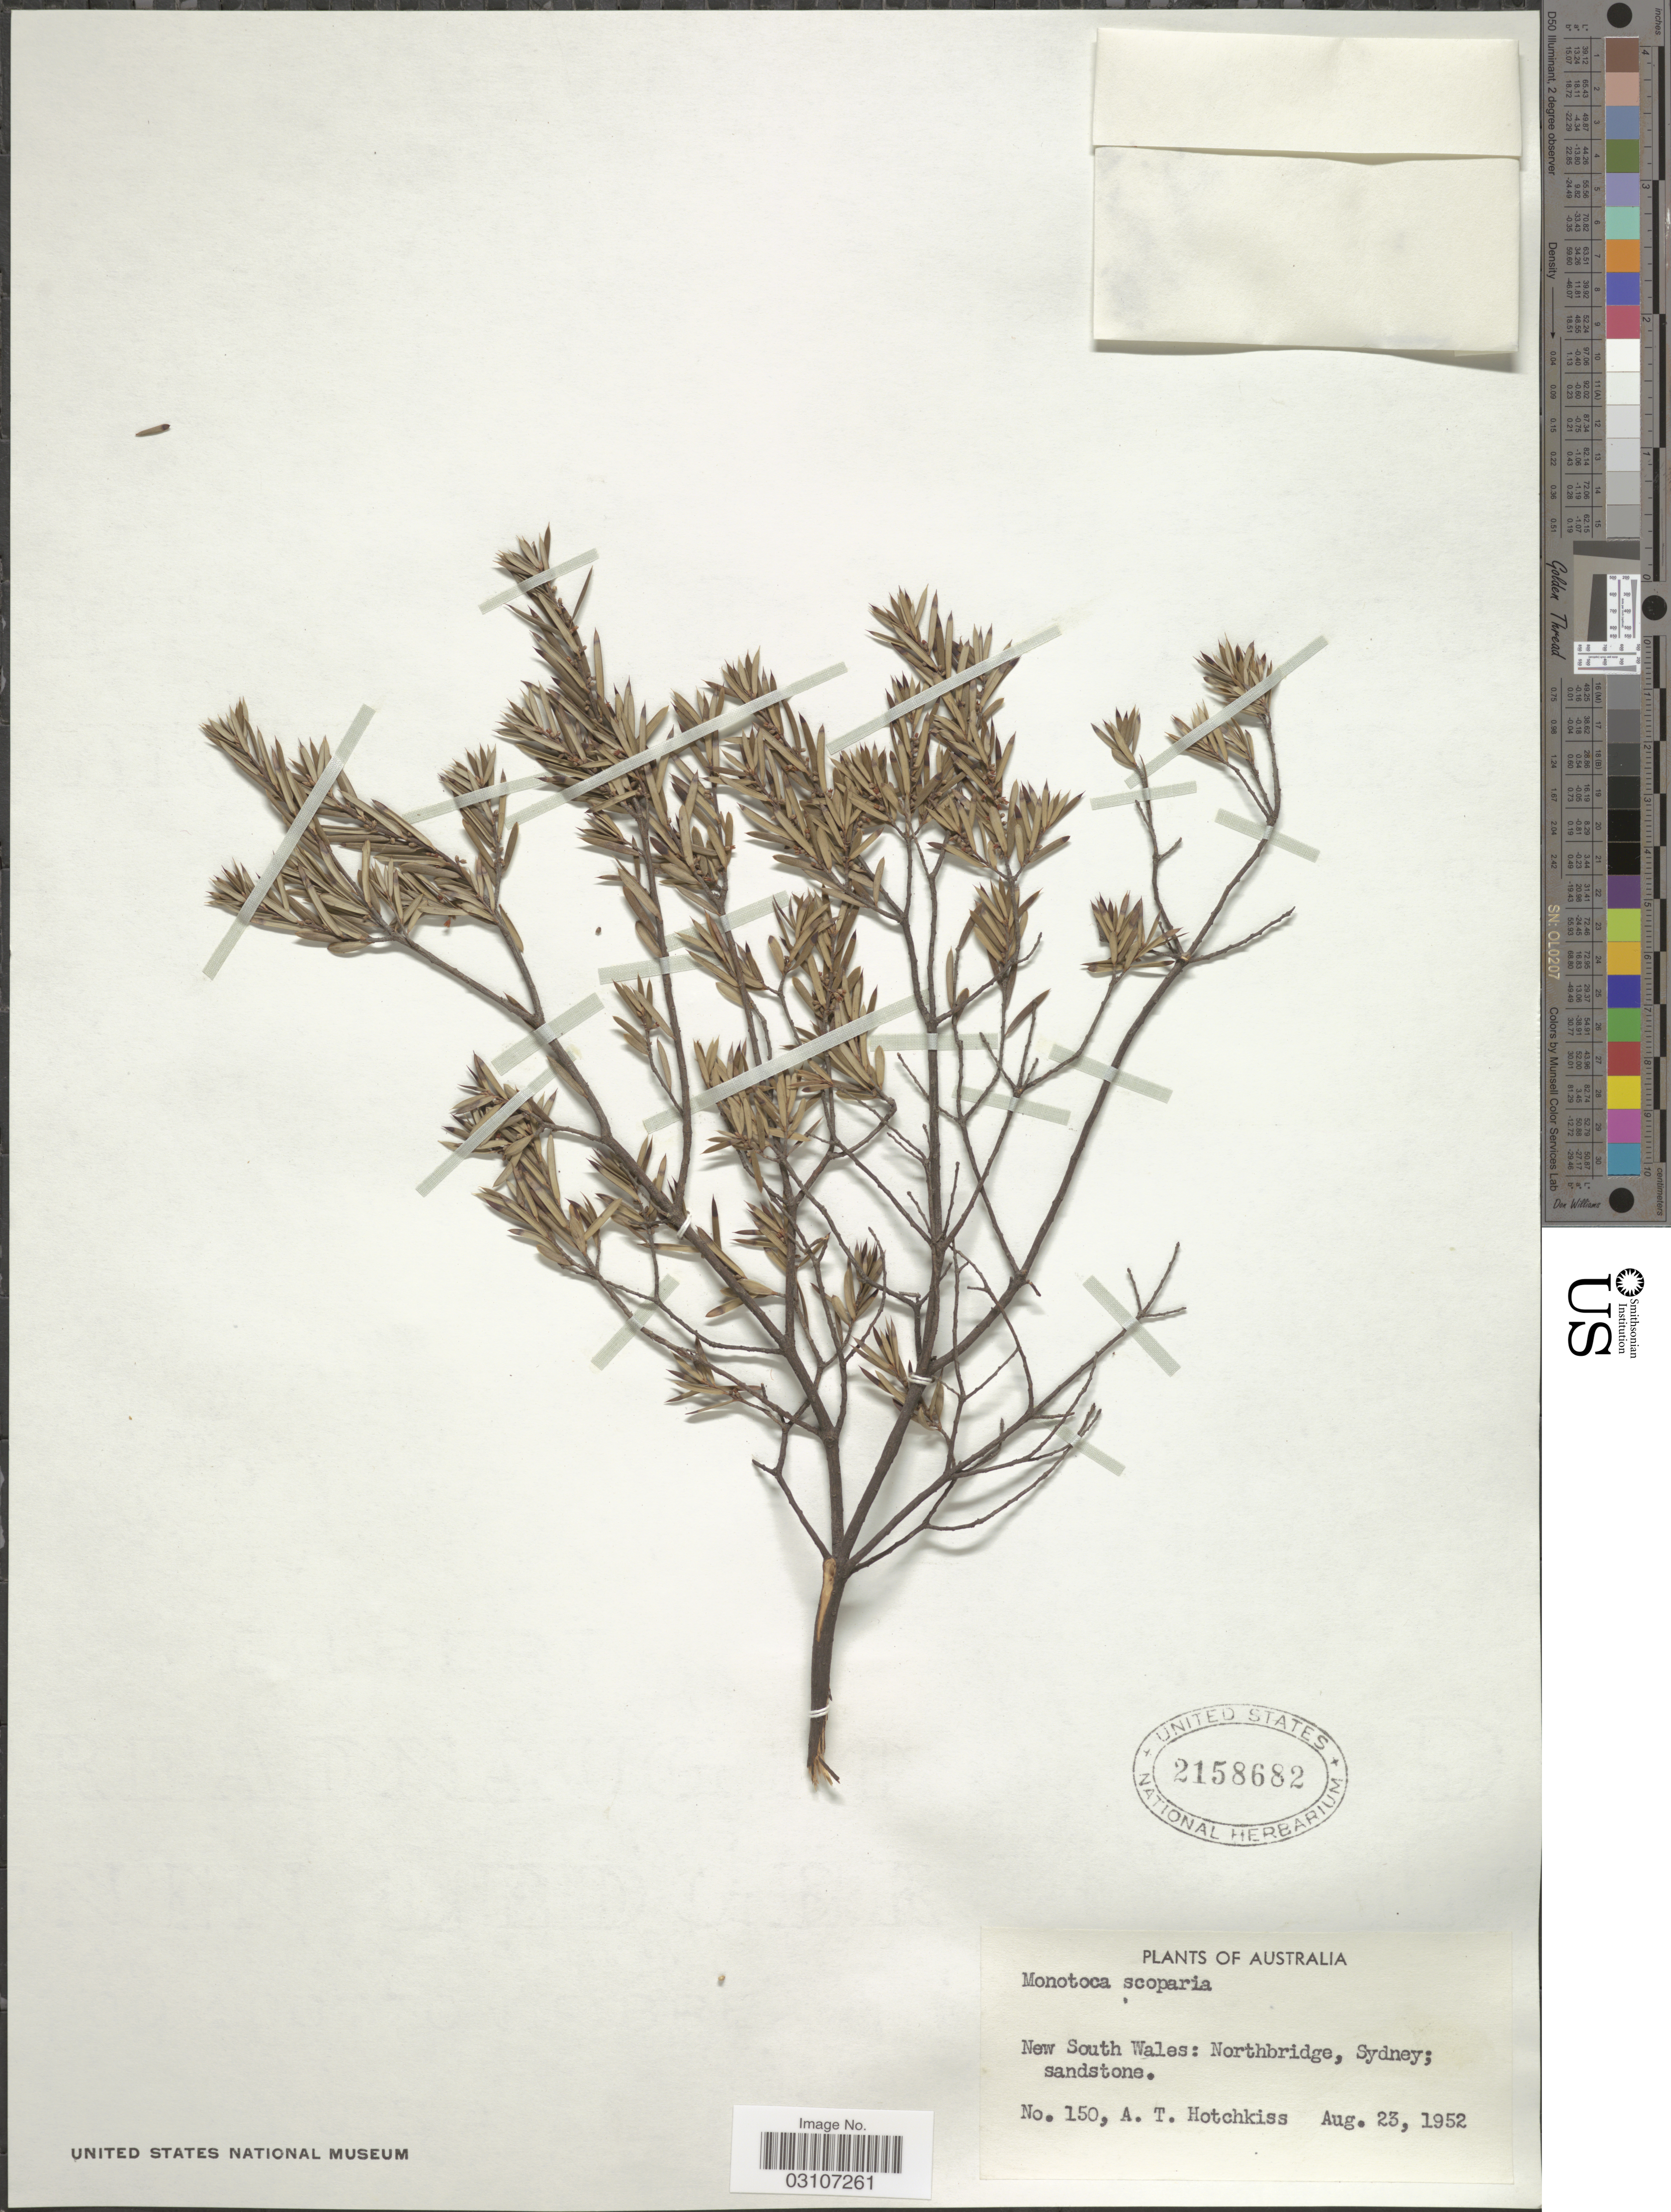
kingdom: Plantae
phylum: Tracheophyta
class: Magnoliopsida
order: Ericales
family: Ericaceae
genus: Monotoca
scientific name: Monotoca scoparia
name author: (Sm.) R. Br.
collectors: A. Hotchkiss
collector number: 150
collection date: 1952-08-23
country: Australia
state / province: New South Wales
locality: Northbridge, Sydney.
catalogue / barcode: US 2158682